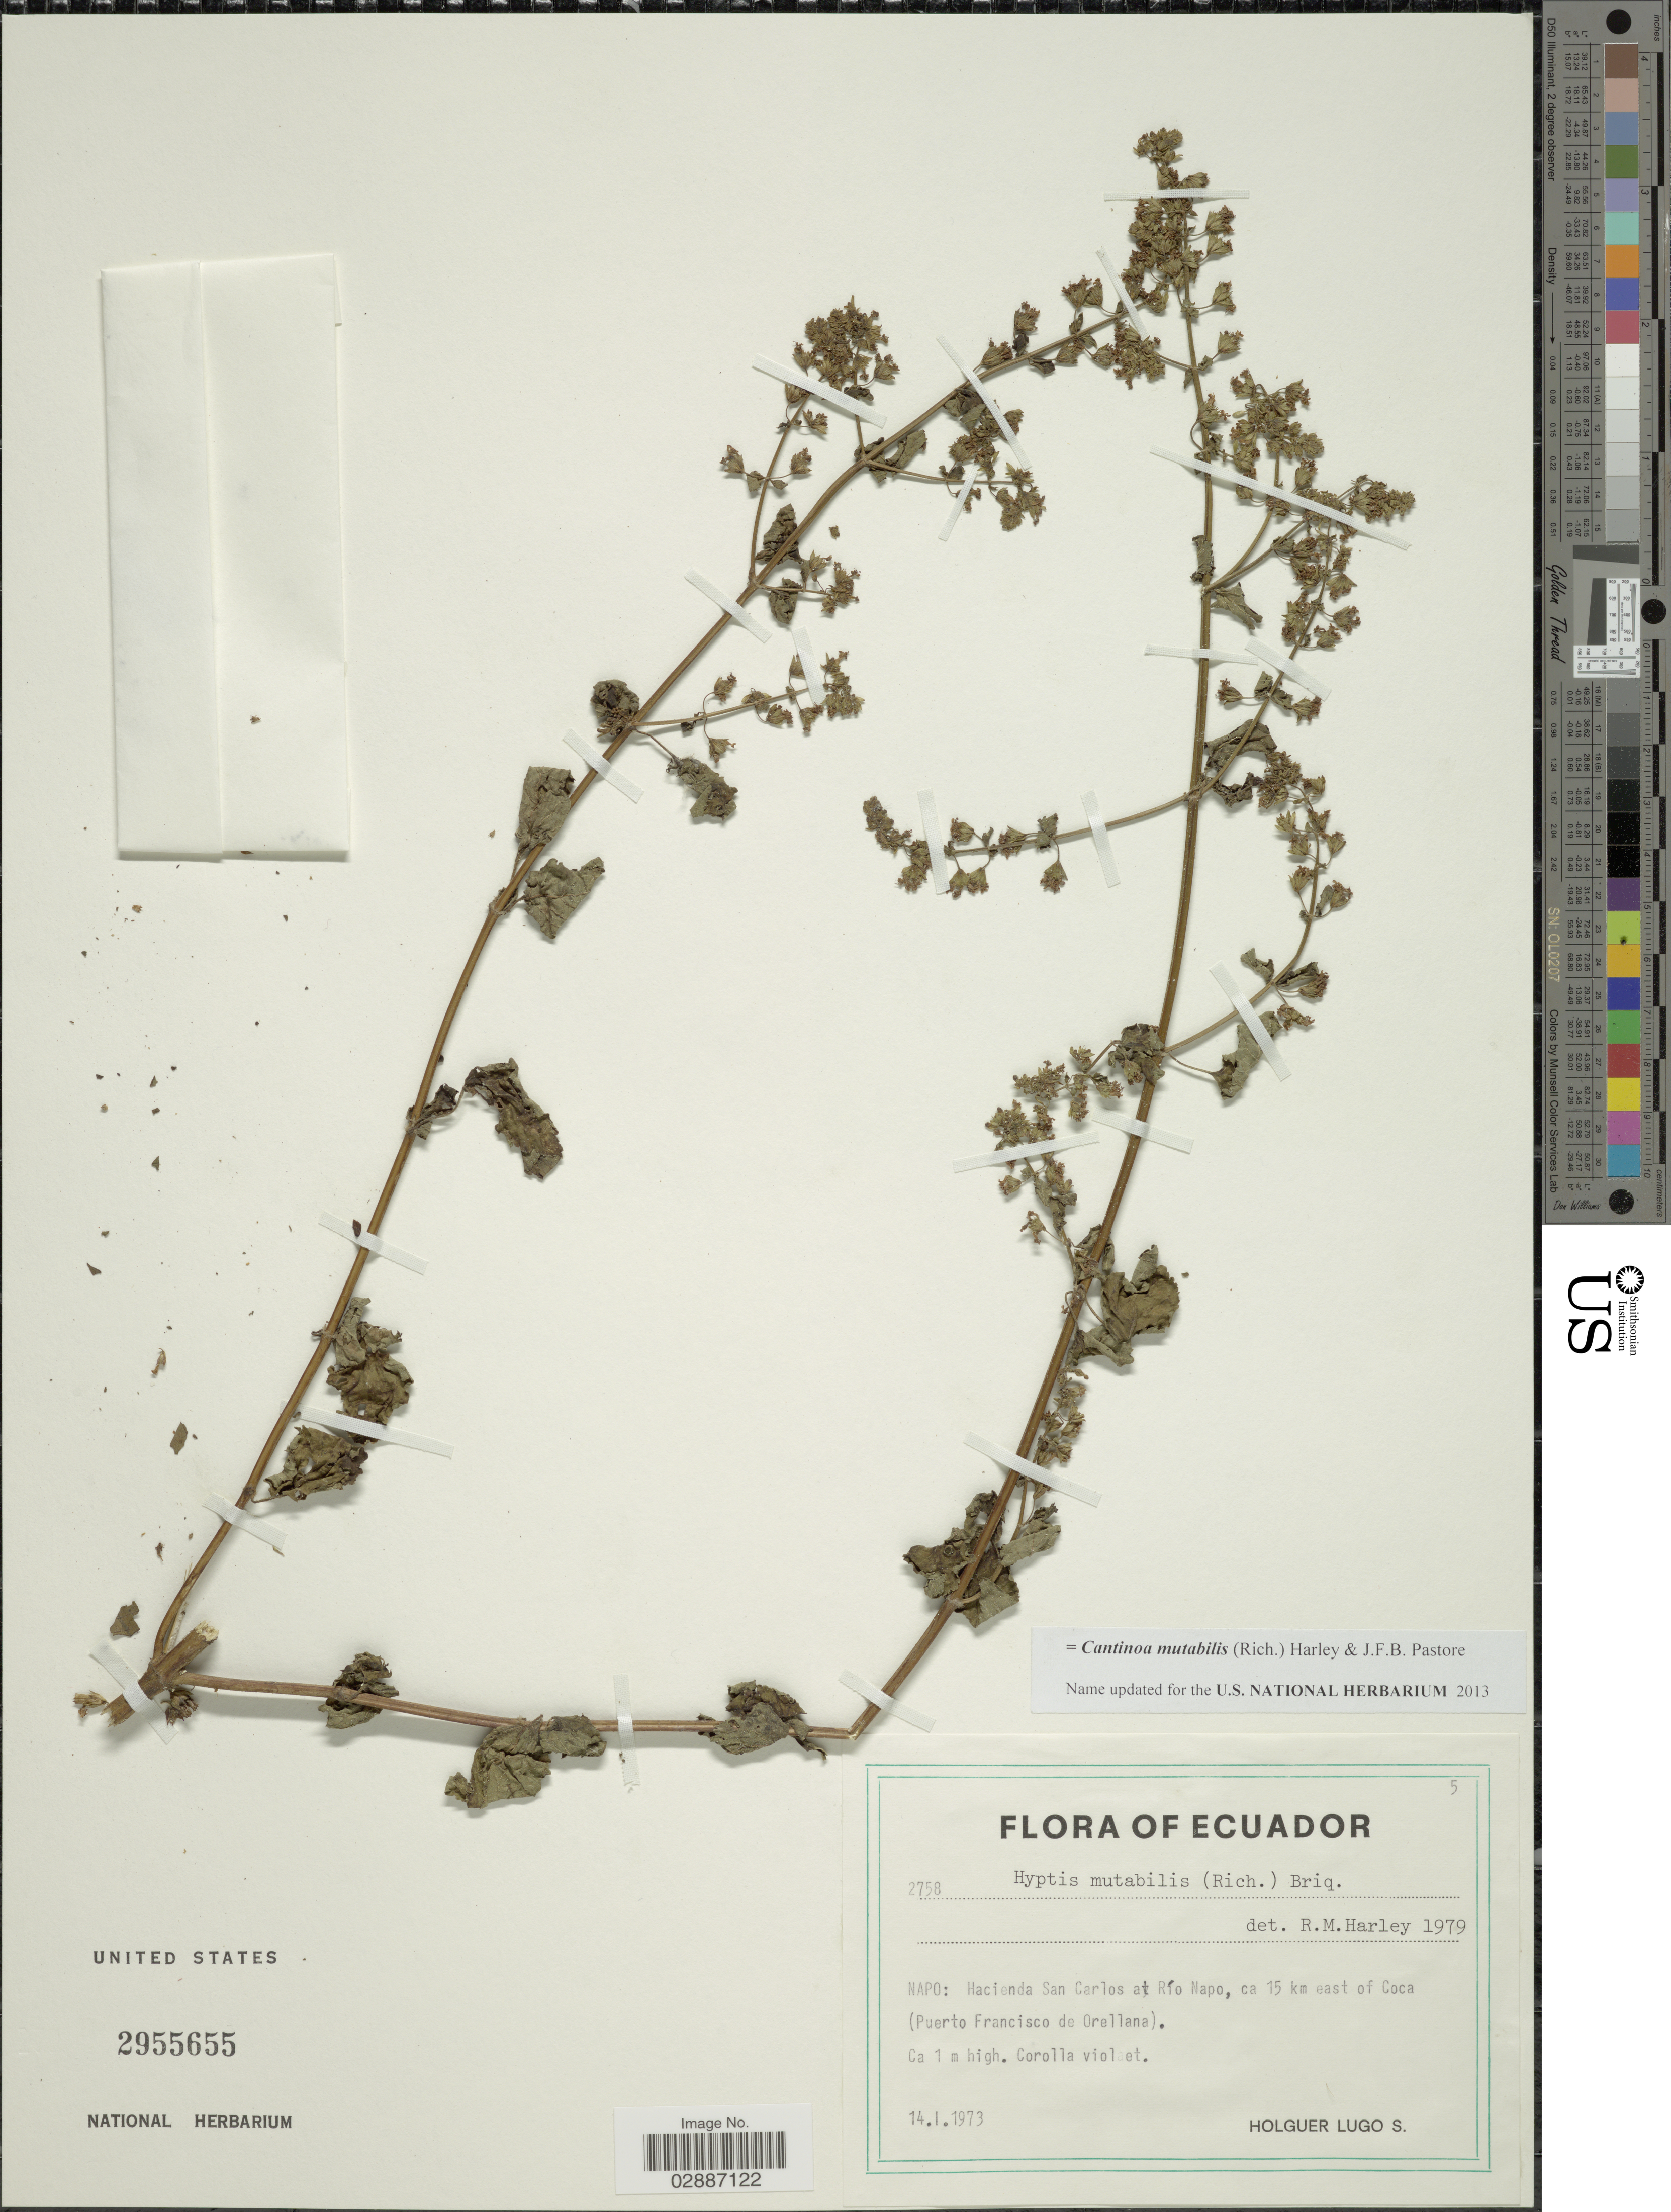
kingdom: Plantae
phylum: Tracheophyta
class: Magnoliopsida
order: Lamiales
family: Lamiaceae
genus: Cantinoa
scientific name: Cantinoa mutabilis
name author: (Epling) Harley & J.F.B. Pastore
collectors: H. Lugo S.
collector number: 2758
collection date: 1973-01-14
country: Ecuador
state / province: Napo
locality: Hacienda San Carlos at Río Napo, ca 15 km east of Coca (Puerto Francisco de Orellana).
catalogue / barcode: US 2955655